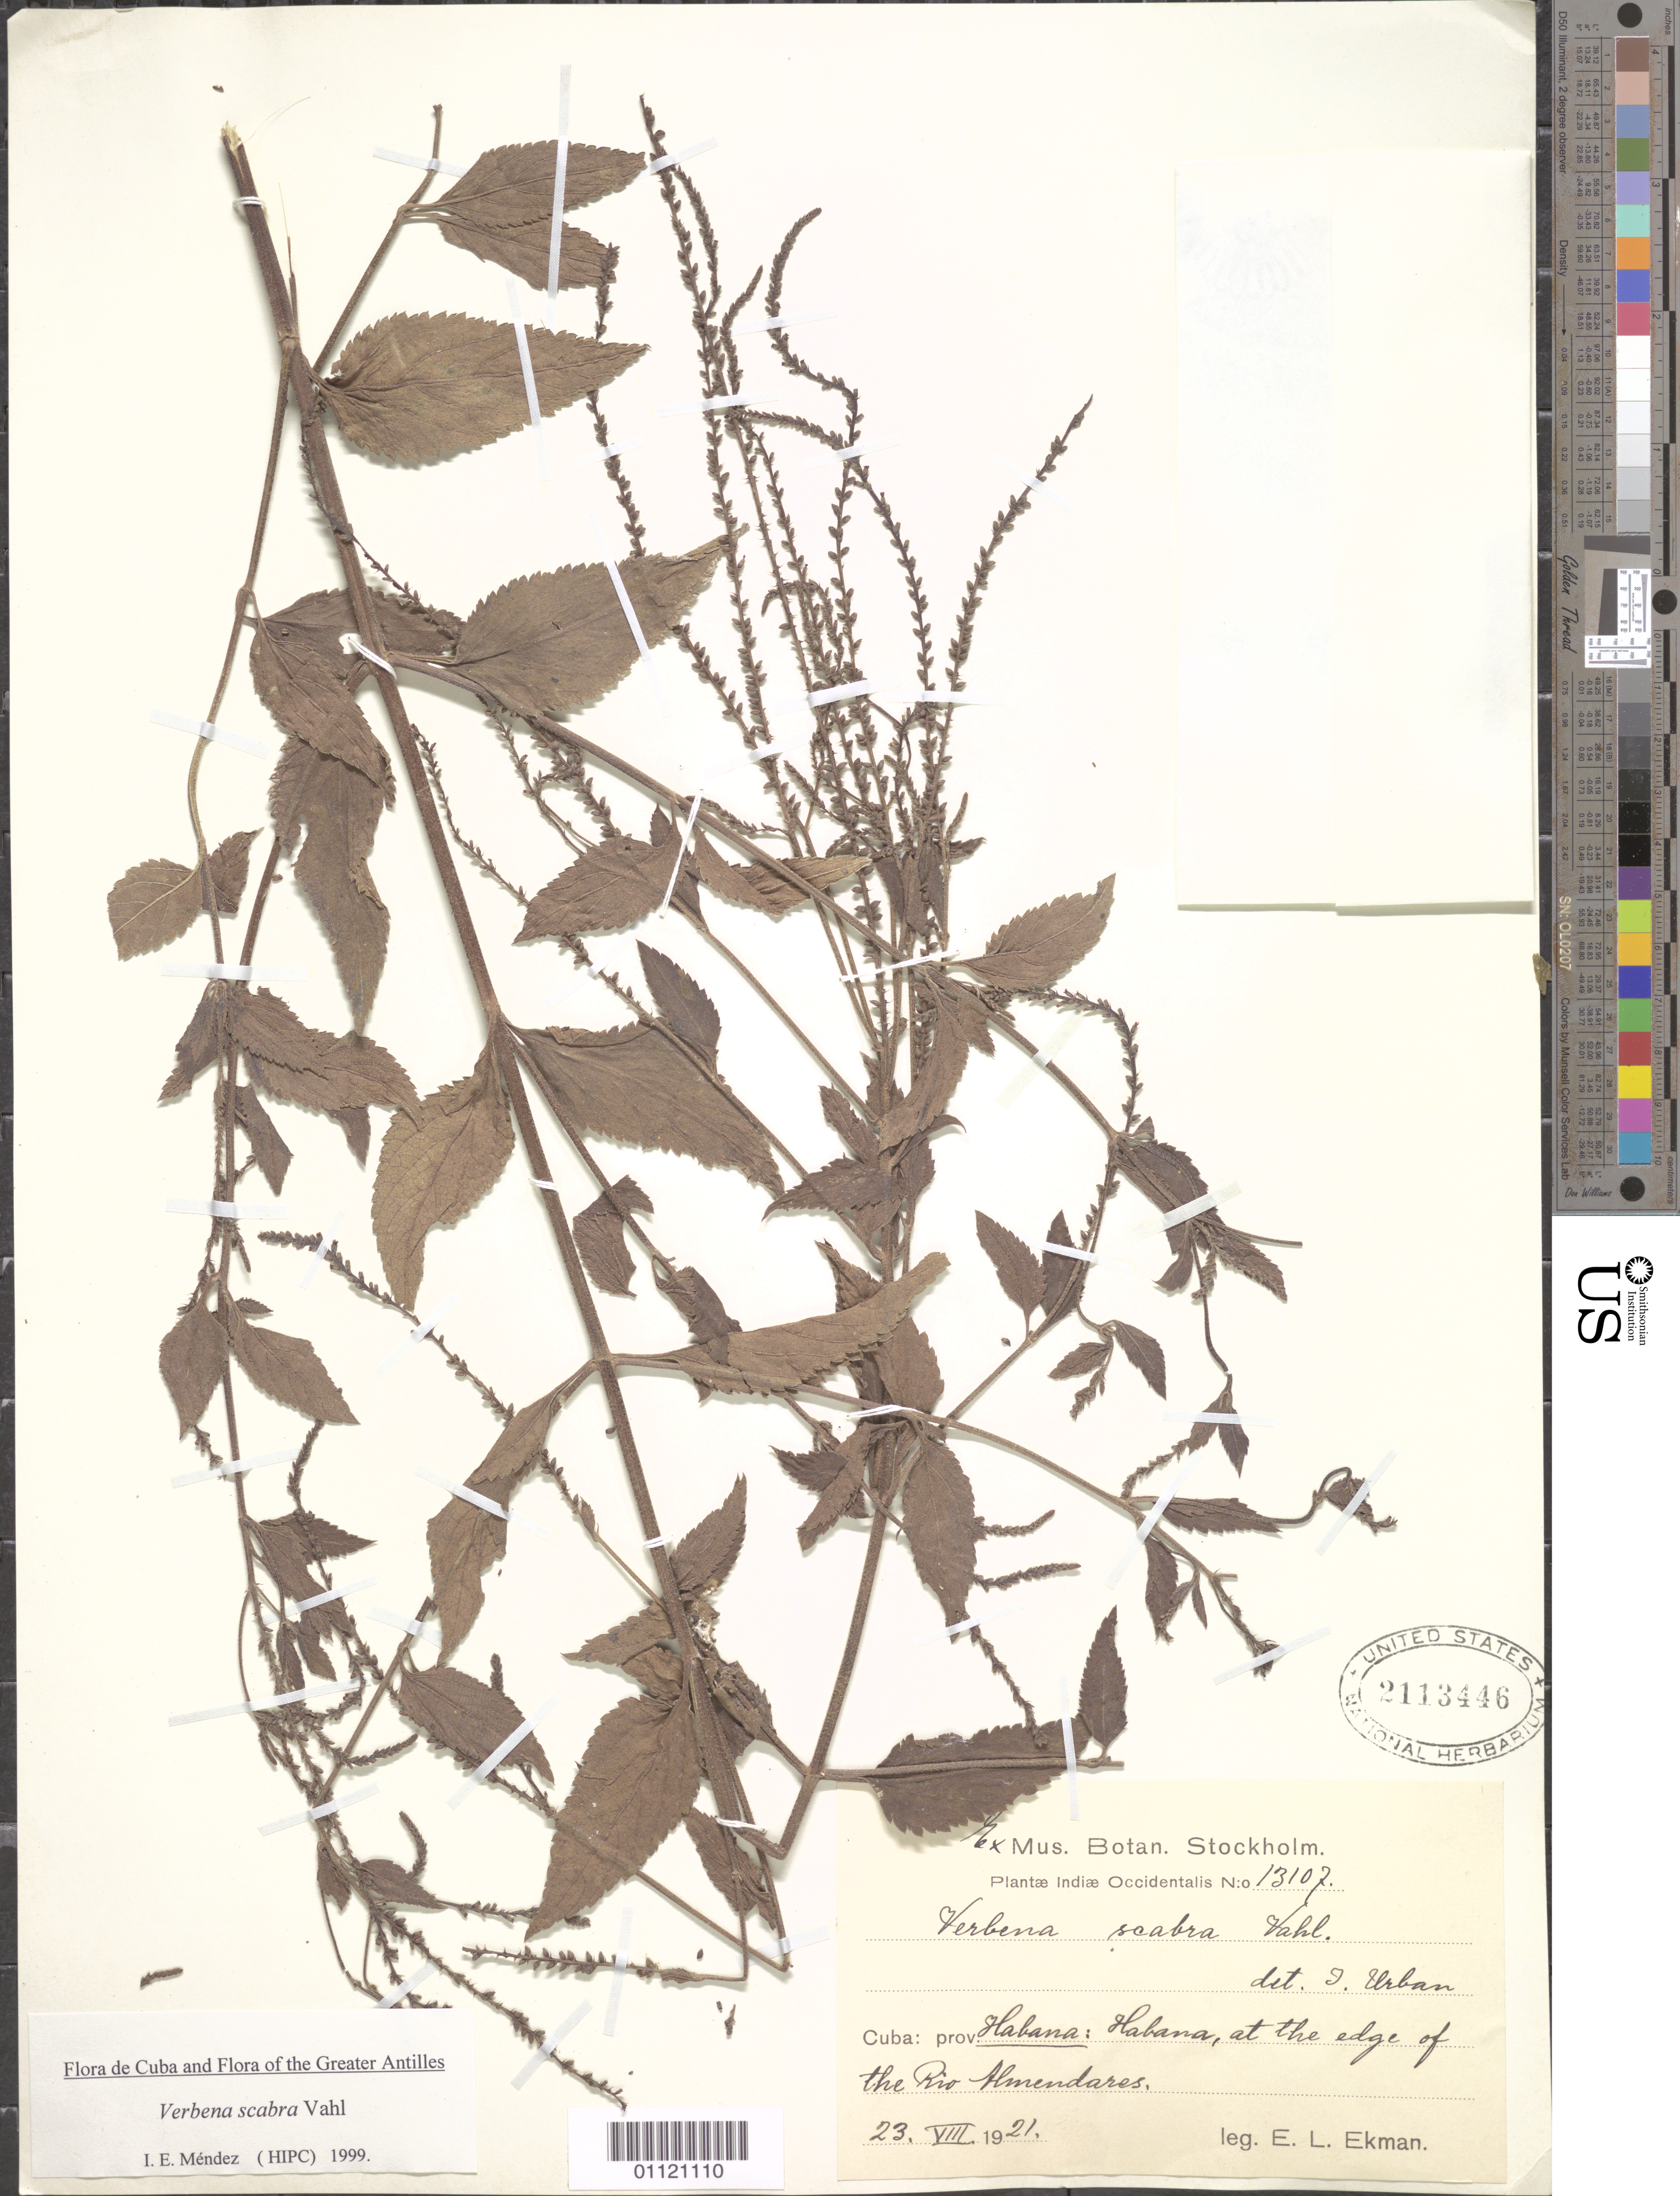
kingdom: Plantae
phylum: Tracheophyta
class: Magnoliopsida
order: Lamiales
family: Verbenaceae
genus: Verbena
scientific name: Verbena scabra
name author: Vahl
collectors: E. L. Ekman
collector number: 13107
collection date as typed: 23 Aug 1921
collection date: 1921-08-23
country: Cuba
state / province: La Habana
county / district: Municipio Boyeros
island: Cuba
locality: Habana: at the edge of the Rio Almendares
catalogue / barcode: US 2113446